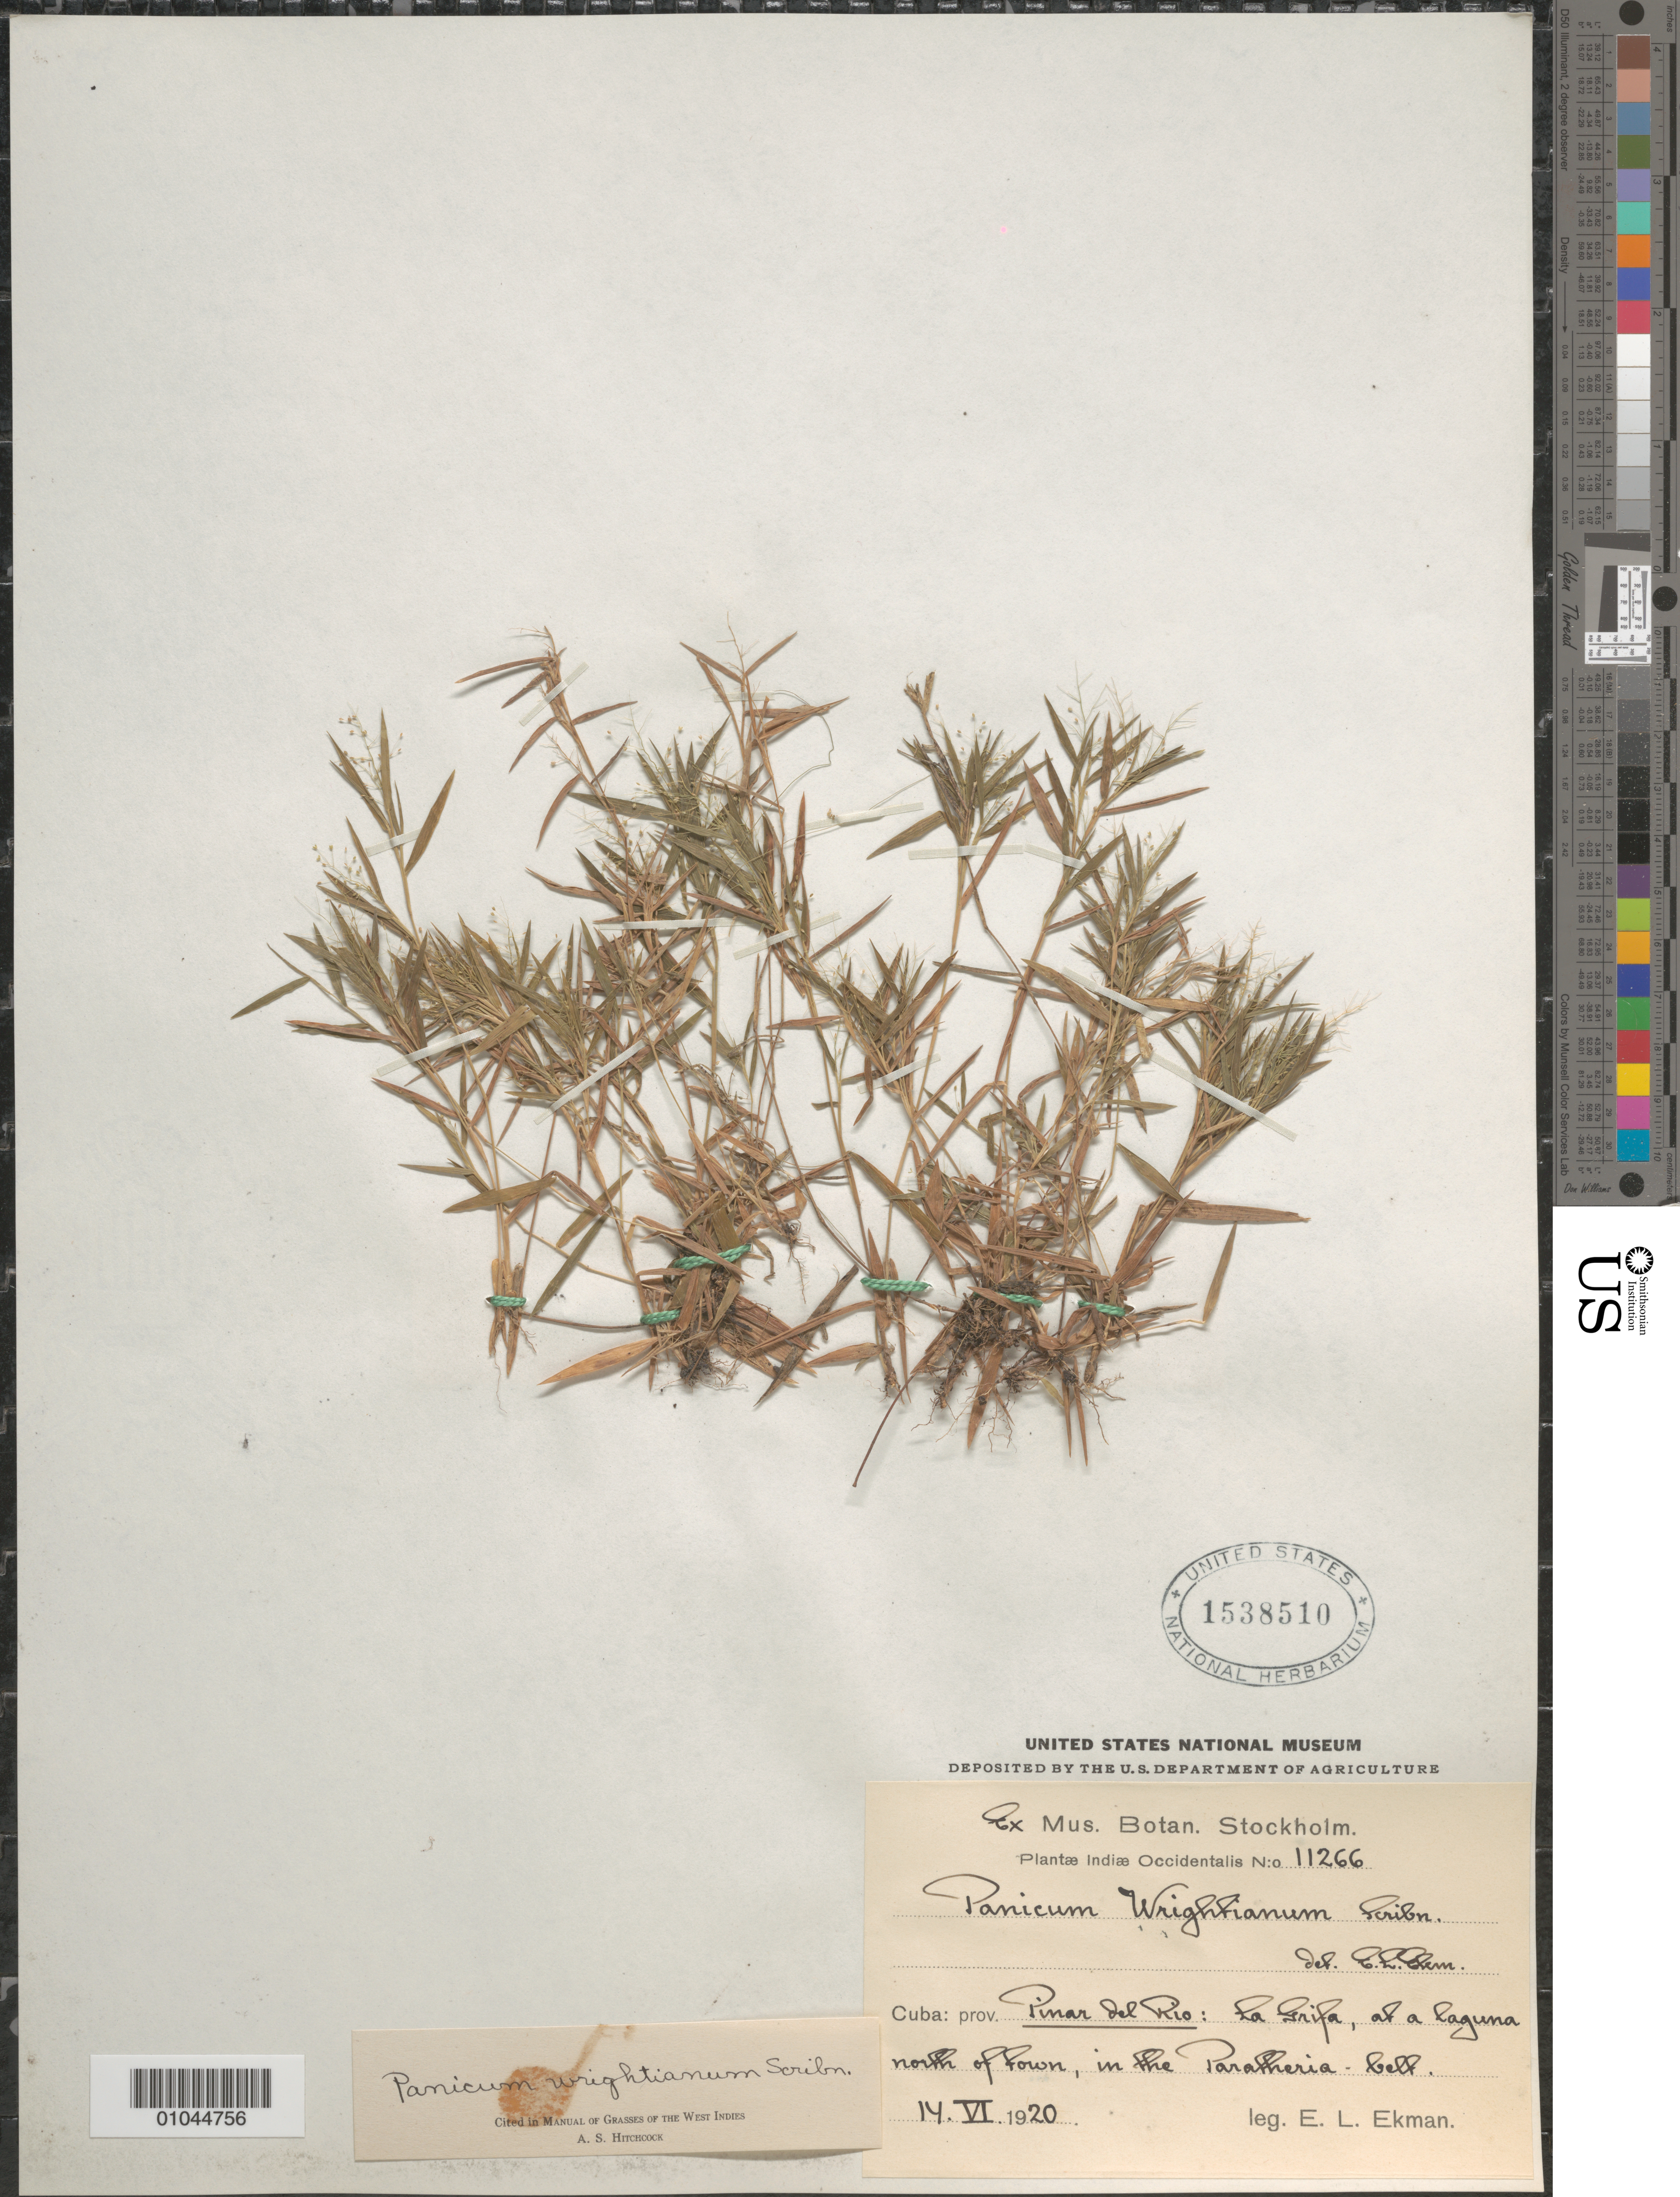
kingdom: Plantae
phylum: Tracheophyta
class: Liliopsida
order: Poales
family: Poaceae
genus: Panicum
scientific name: Panicum wrightianum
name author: Scribn.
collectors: E. L. Ekman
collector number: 11266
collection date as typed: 14 Jun 1920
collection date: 1920-06-14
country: Cuba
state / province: Pinar del Rio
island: Cuba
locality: La Gripa, at a laguna N of town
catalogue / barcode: US 1538510